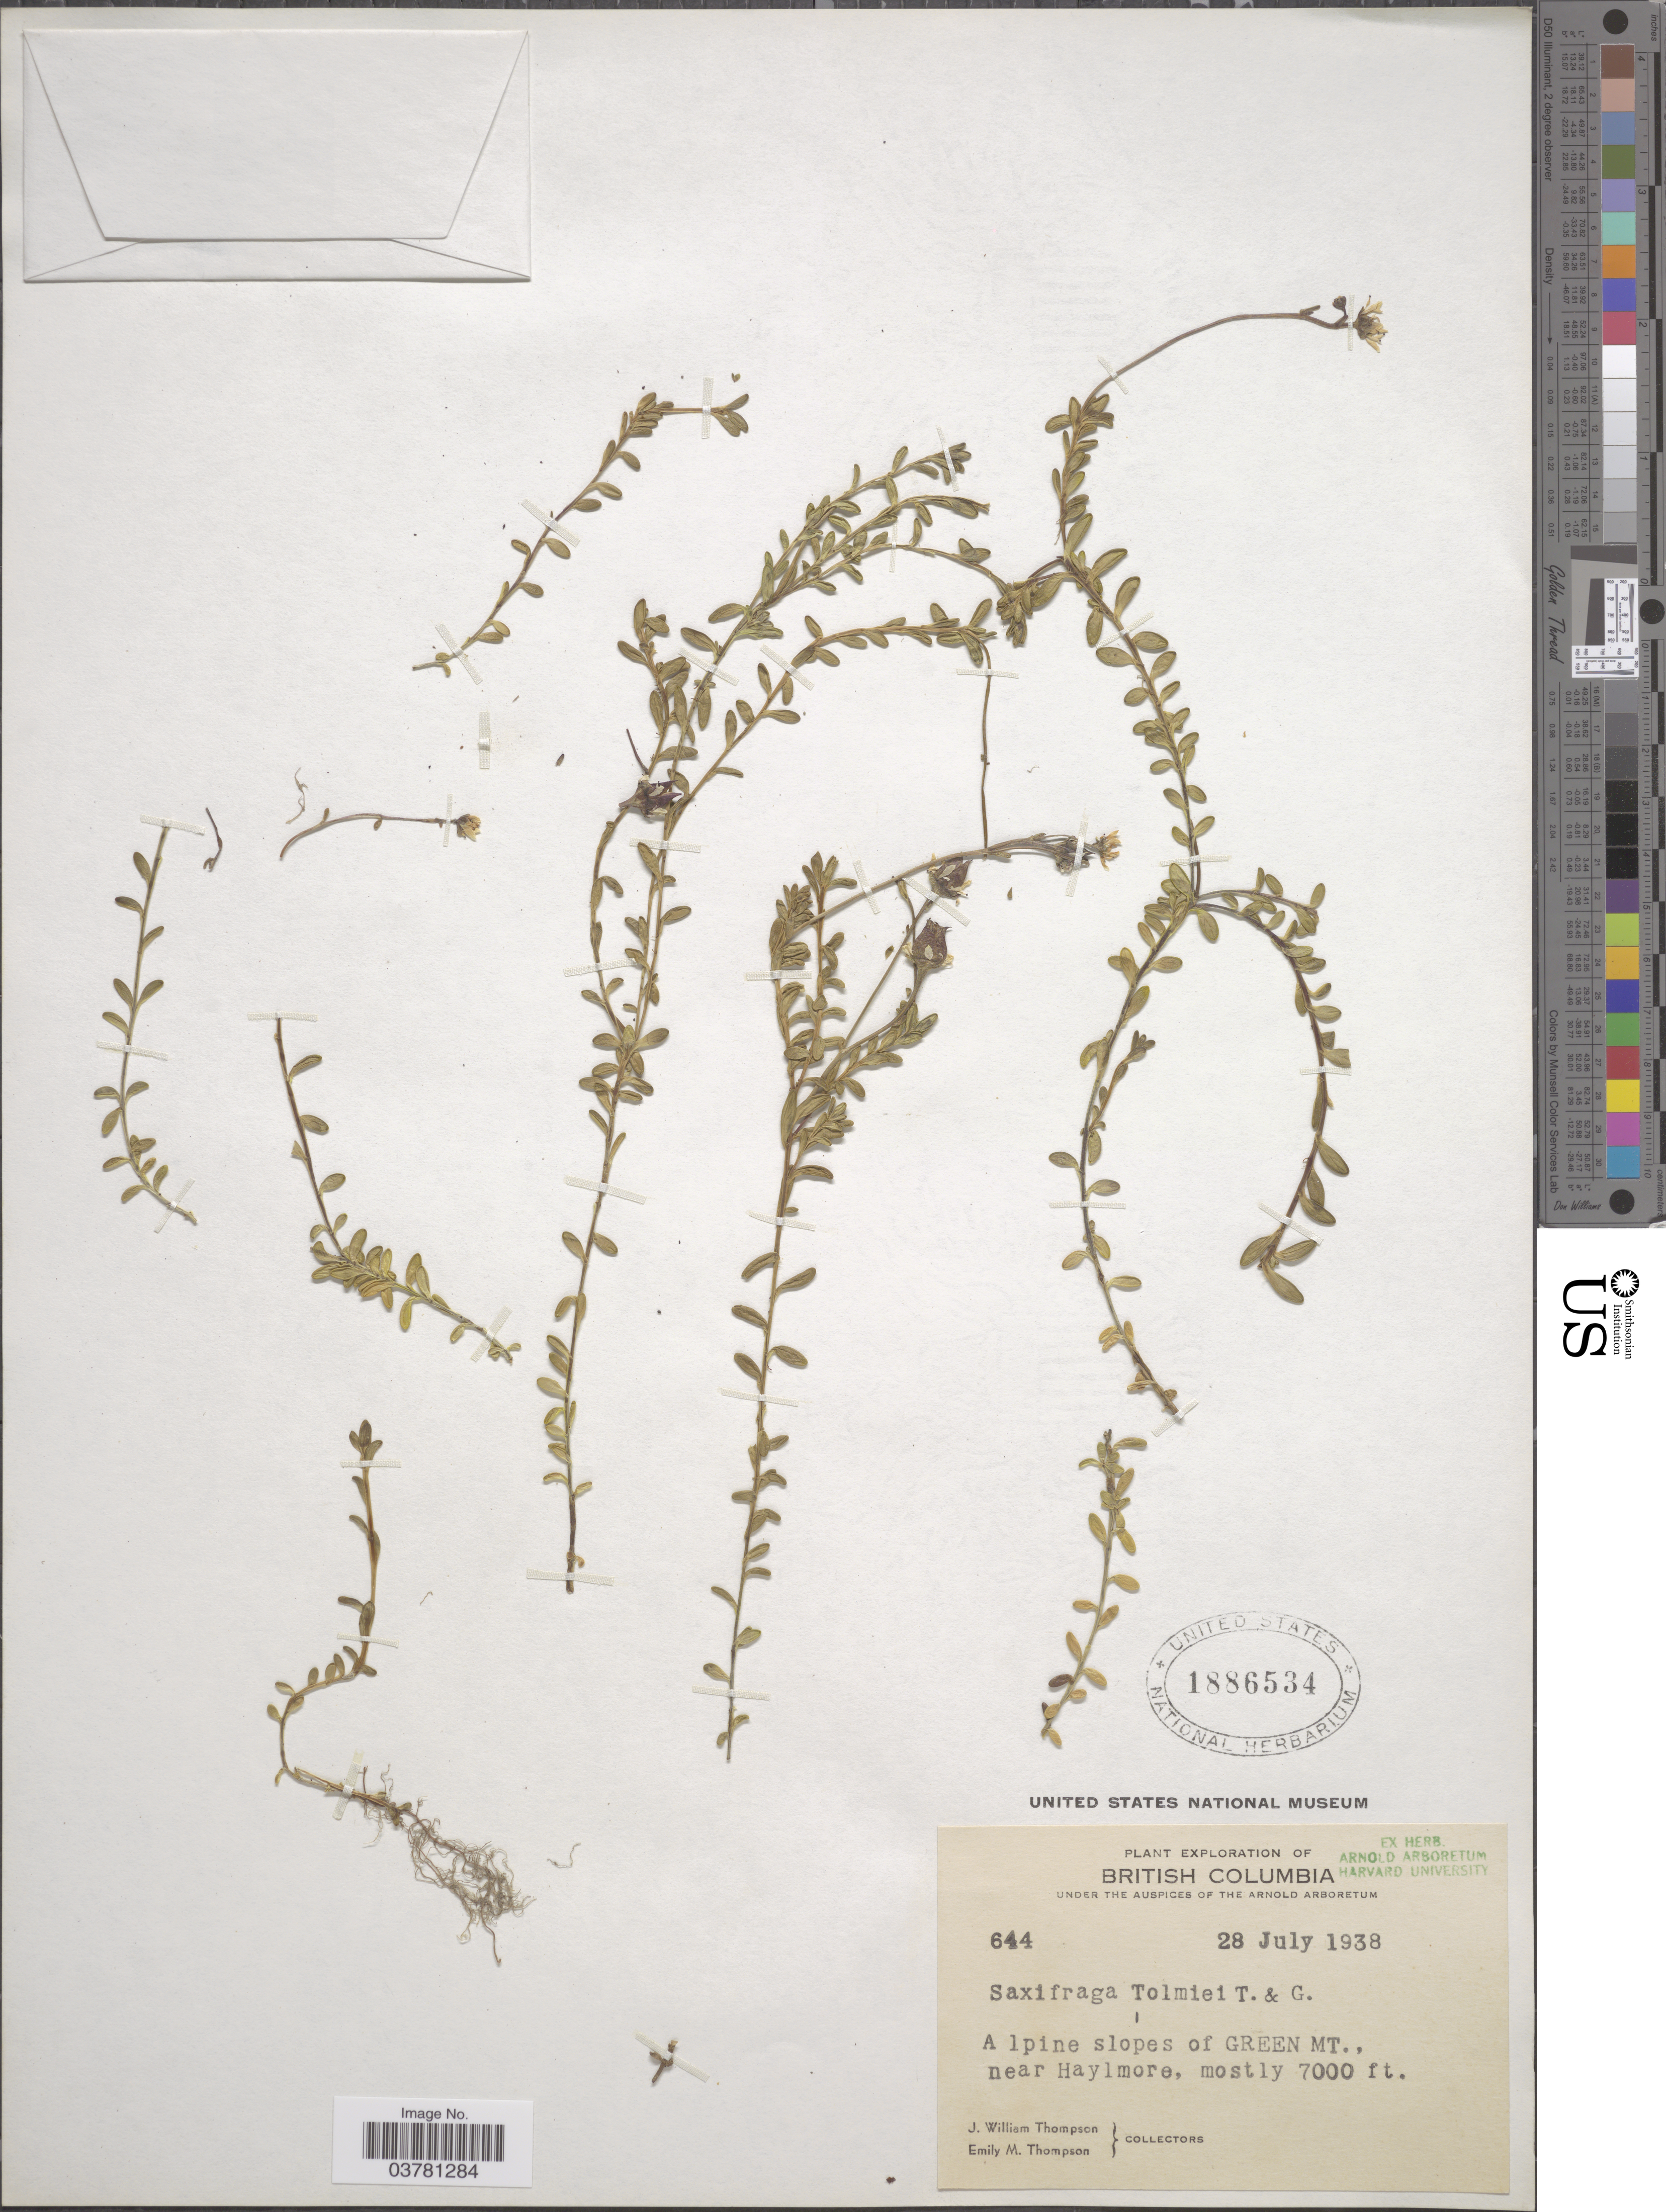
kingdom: Plantae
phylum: Tracheophyta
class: Magnoliopsida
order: Saxifragales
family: Saxifragaceae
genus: Micranthes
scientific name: Micranthes tolmiei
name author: (Torr. & A. Gray) Brouillet & Gornall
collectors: J. W. Thompson & E. M. Thompson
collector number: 644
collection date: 1938-07-28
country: Canada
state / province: British Columbia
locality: Plant exploration of British Columbia. Alpine slopes of Green Mt., near Haylmore.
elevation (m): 2134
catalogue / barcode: US 1886534